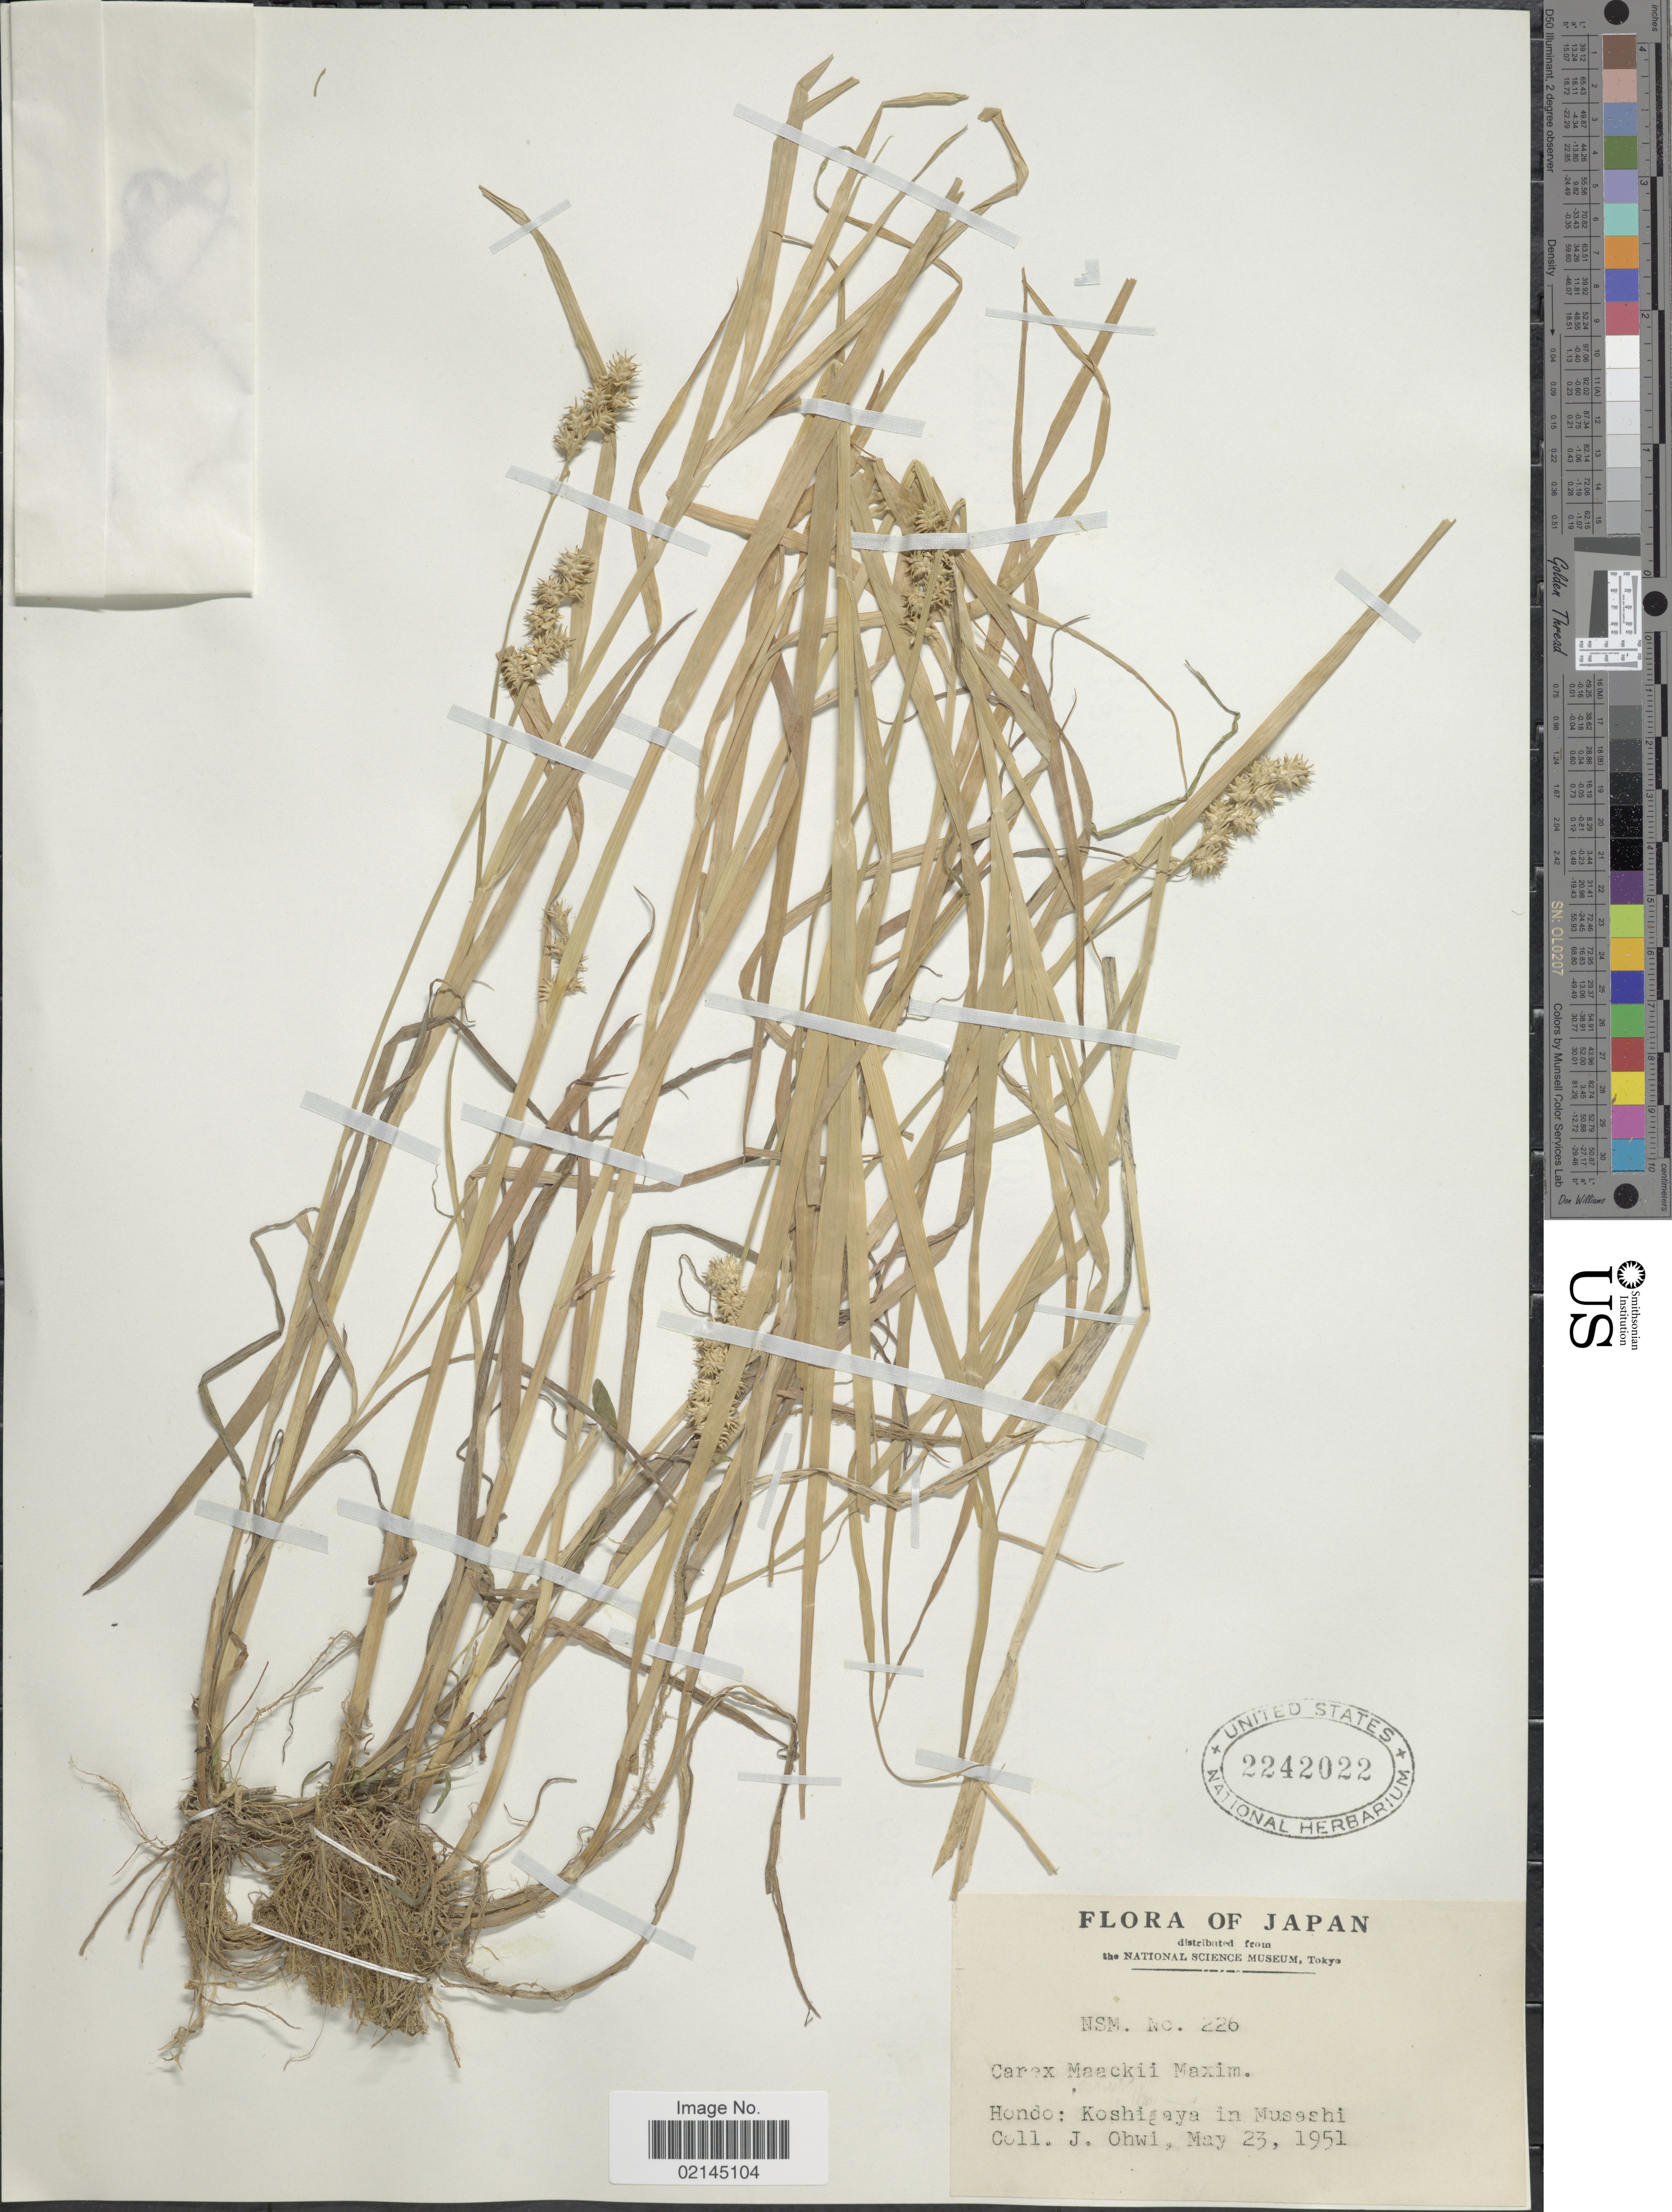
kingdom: Plantae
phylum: Tracheophyta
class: Liliopsida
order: Poales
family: Cyperaceae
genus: Carex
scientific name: Carex maackii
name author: Maxim.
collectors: J. Ohwi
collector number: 226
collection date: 1951-05-23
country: Japan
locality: Hondo: Koshigaya in Musashi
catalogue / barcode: US 2242022